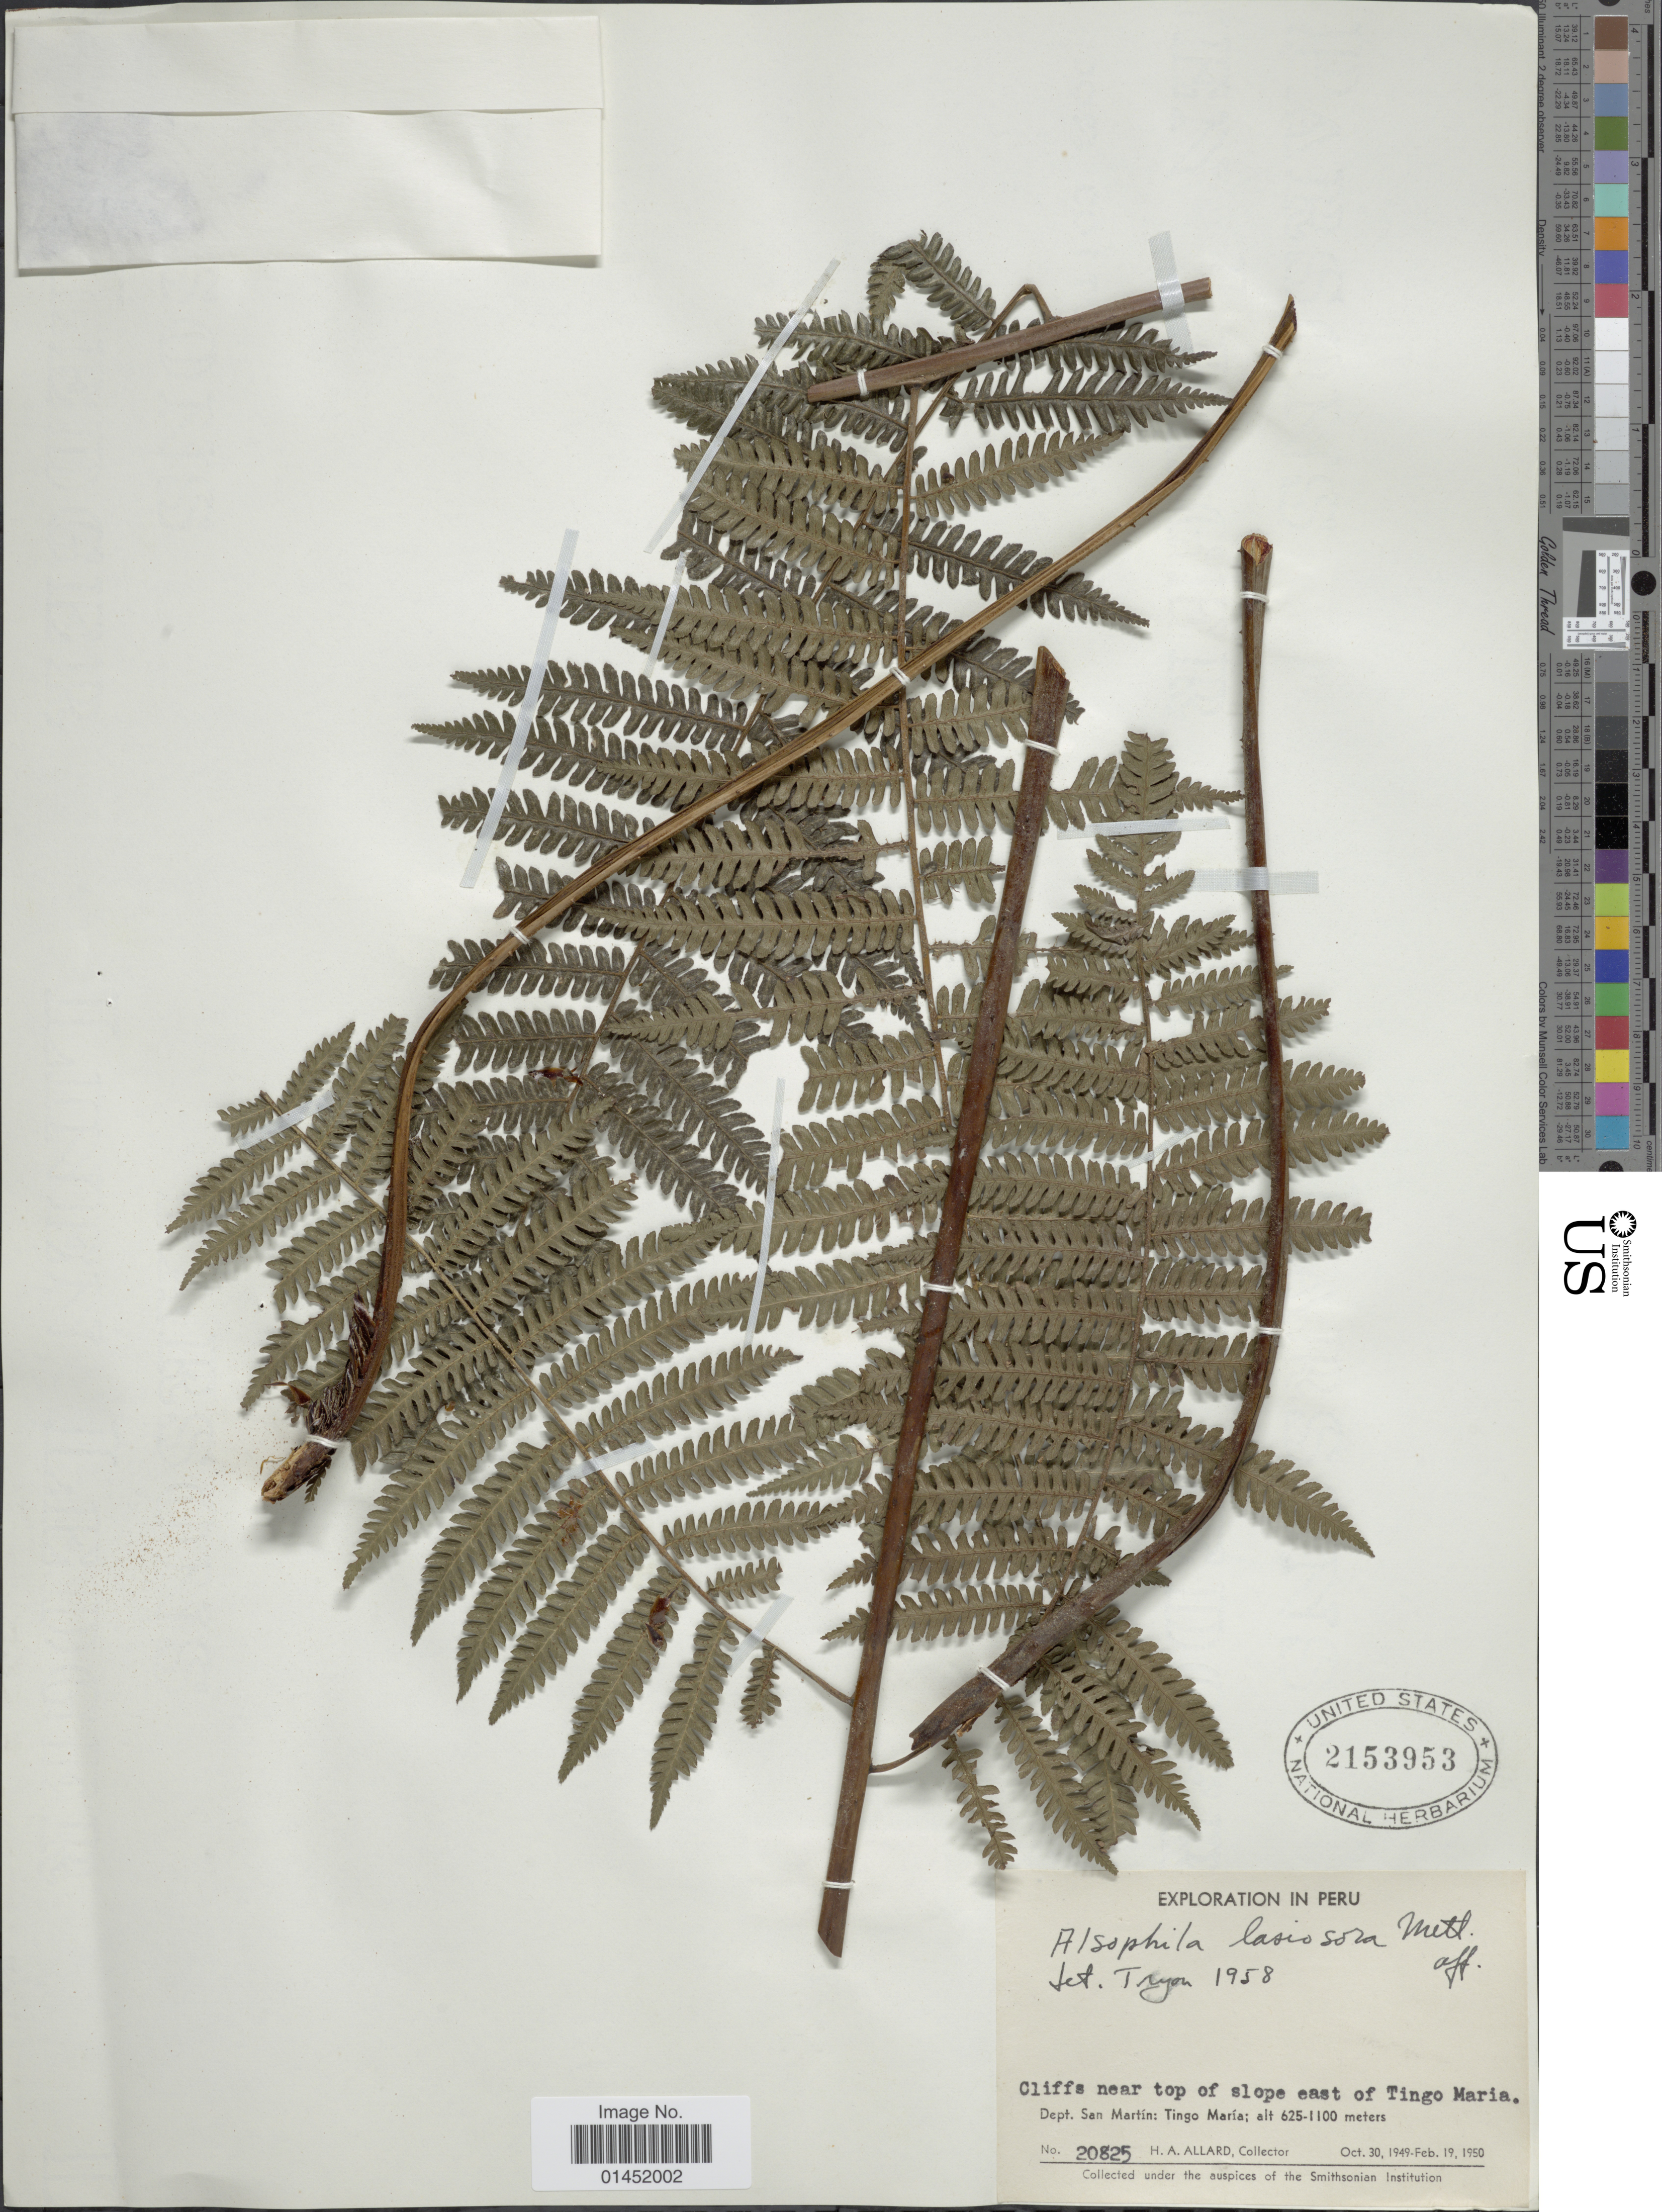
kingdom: Plantae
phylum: Tracheophyta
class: Polypodiopsida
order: Cyatheales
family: Cyatheaceae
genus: Cyathea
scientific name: Cyathea lasiosora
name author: (Mett. ex Kuhn) Domin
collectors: H. A. Allard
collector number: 20825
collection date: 1949-10-30/1950-02-19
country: Peru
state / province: San Martín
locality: Cliffs near top of slope east of Tingo Maria. Dept. San Martin: Tingo María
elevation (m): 625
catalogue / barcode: US 2153953